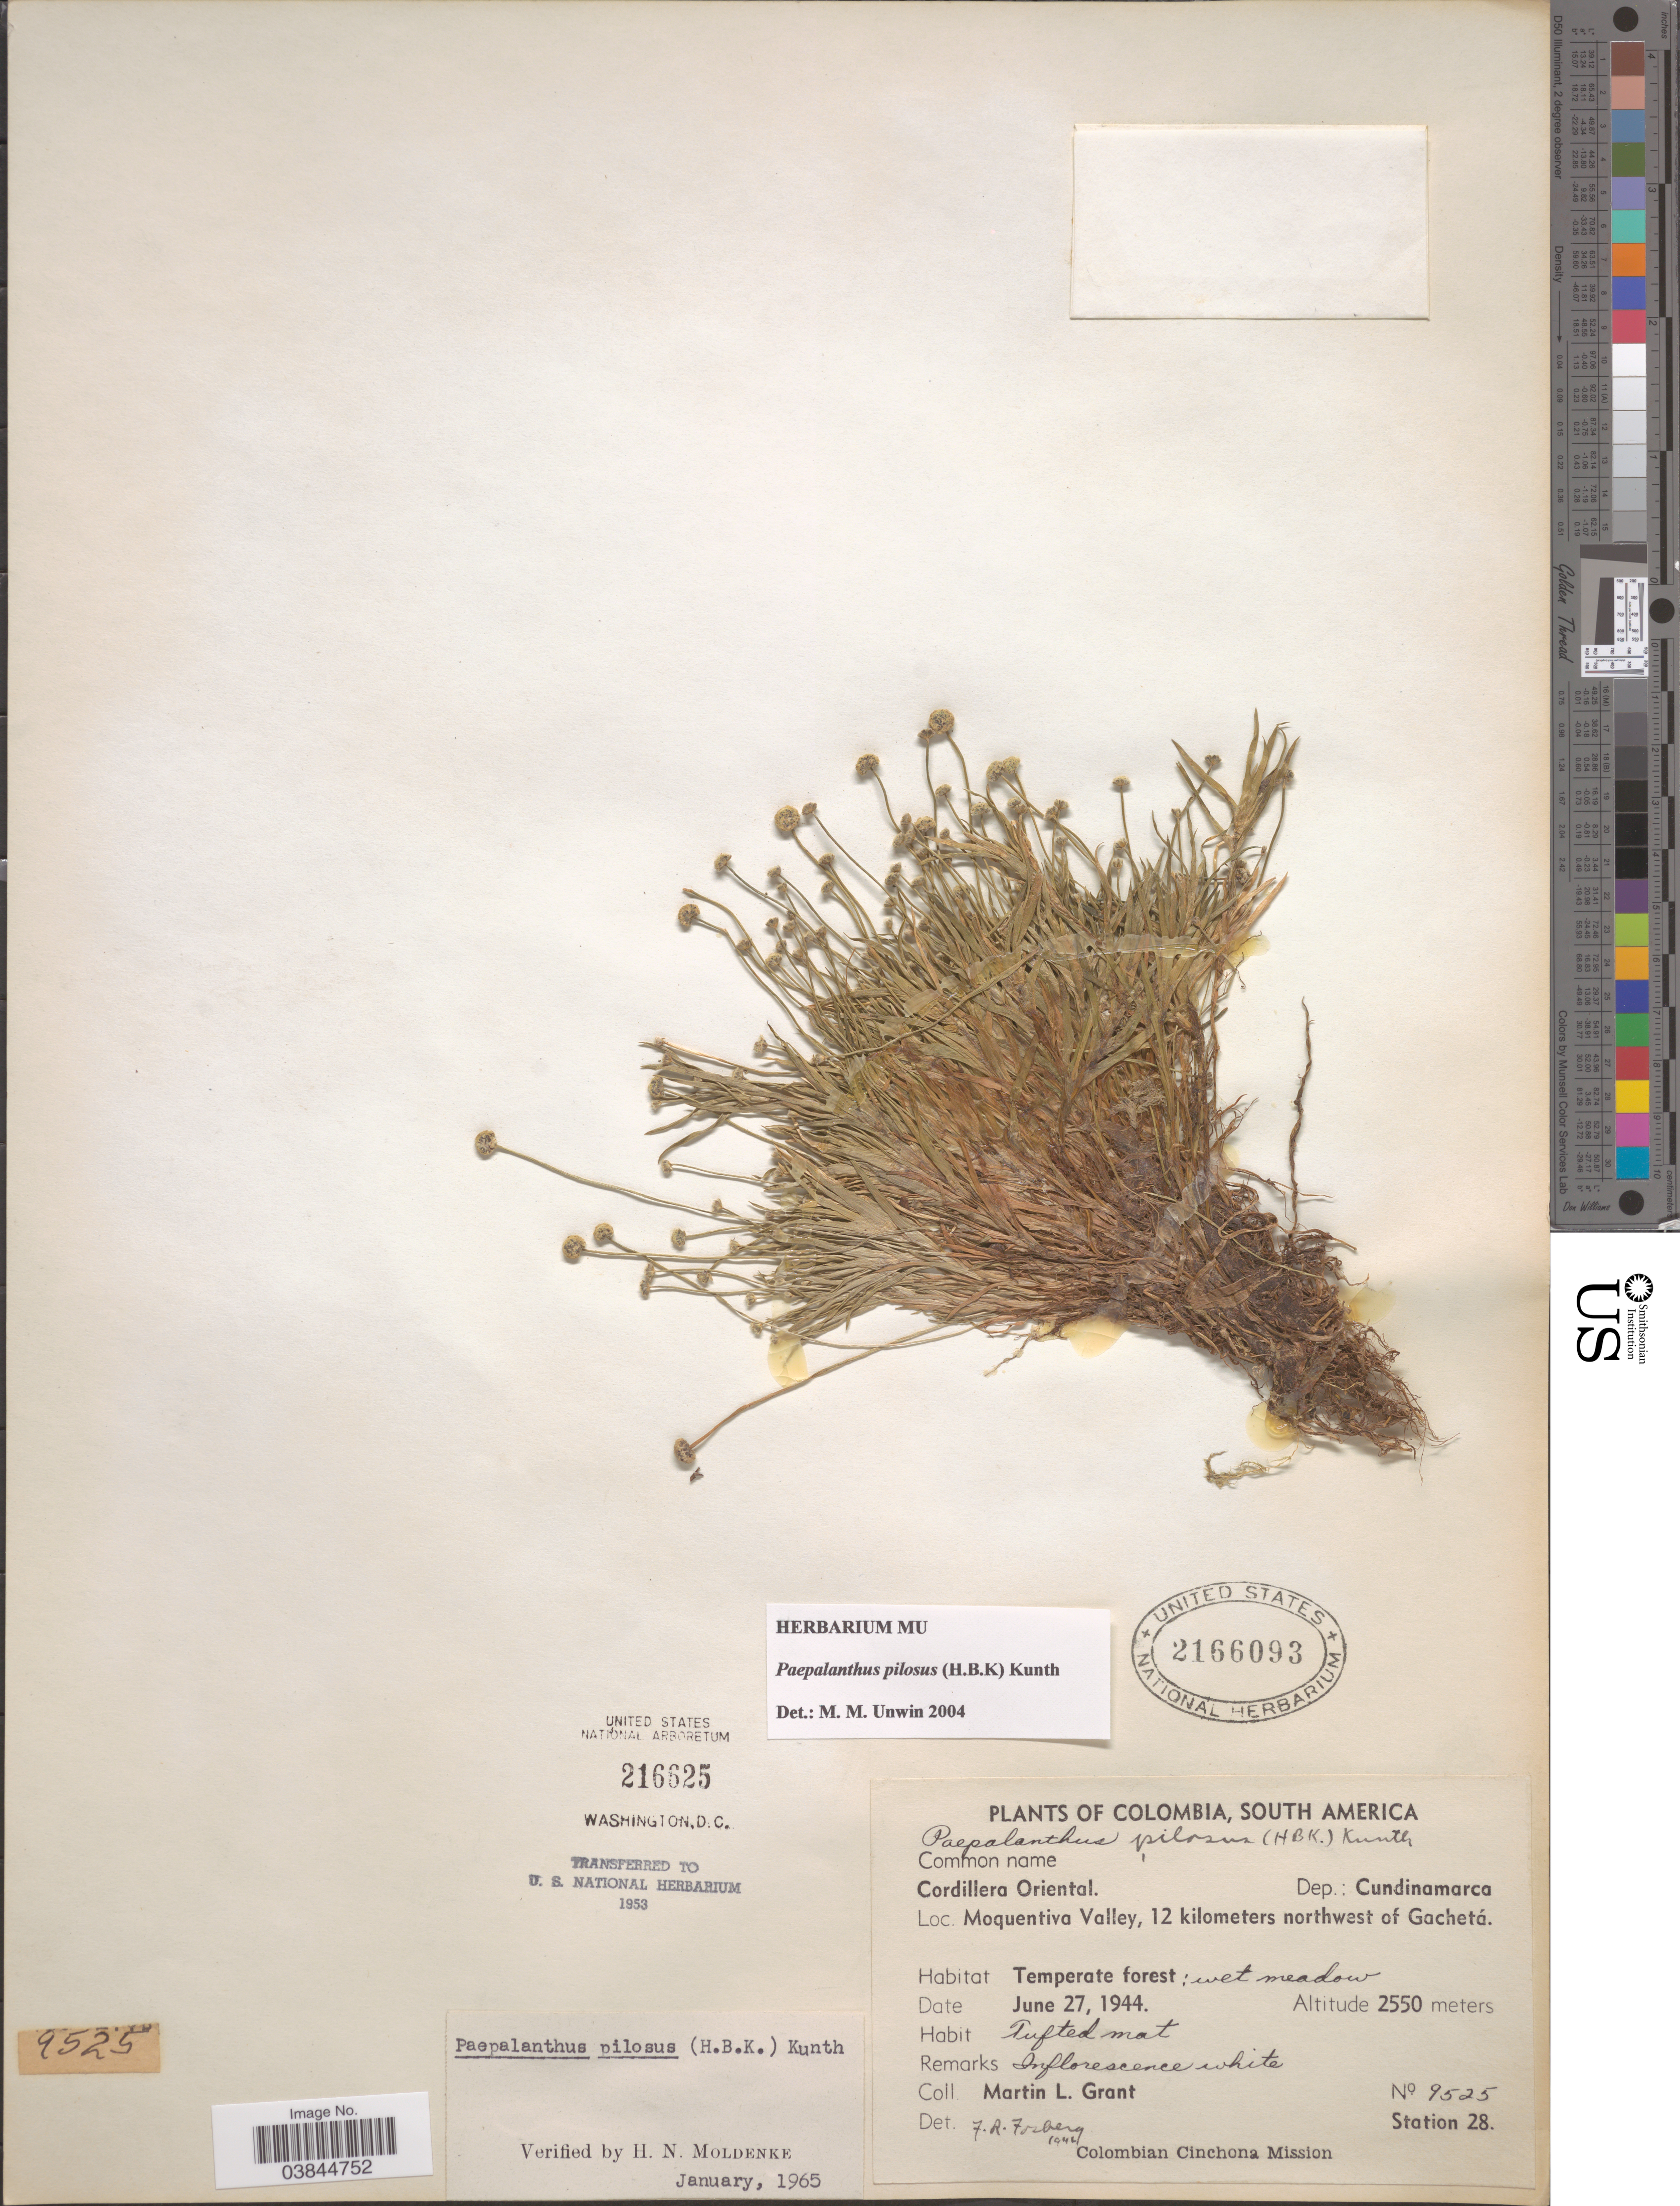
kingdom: Plantae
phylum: Tracheophyta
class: Liliopsida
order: Poales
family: Eriocaulaceae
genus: Paepalanthus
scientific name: Paepalanthus pilosus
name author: (Kunth) Kunth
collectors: M. L. Grant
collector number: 9525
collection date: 1944-06-27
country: Colombia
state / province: Cundinamarca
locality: Cordillera Oriental. Dep.: Cundinamarca. Moquentiva Valley, 12 kilometers northwest of Gachetá. Wet meadow. Station 28.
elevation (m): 2550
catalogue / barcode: US 2166093